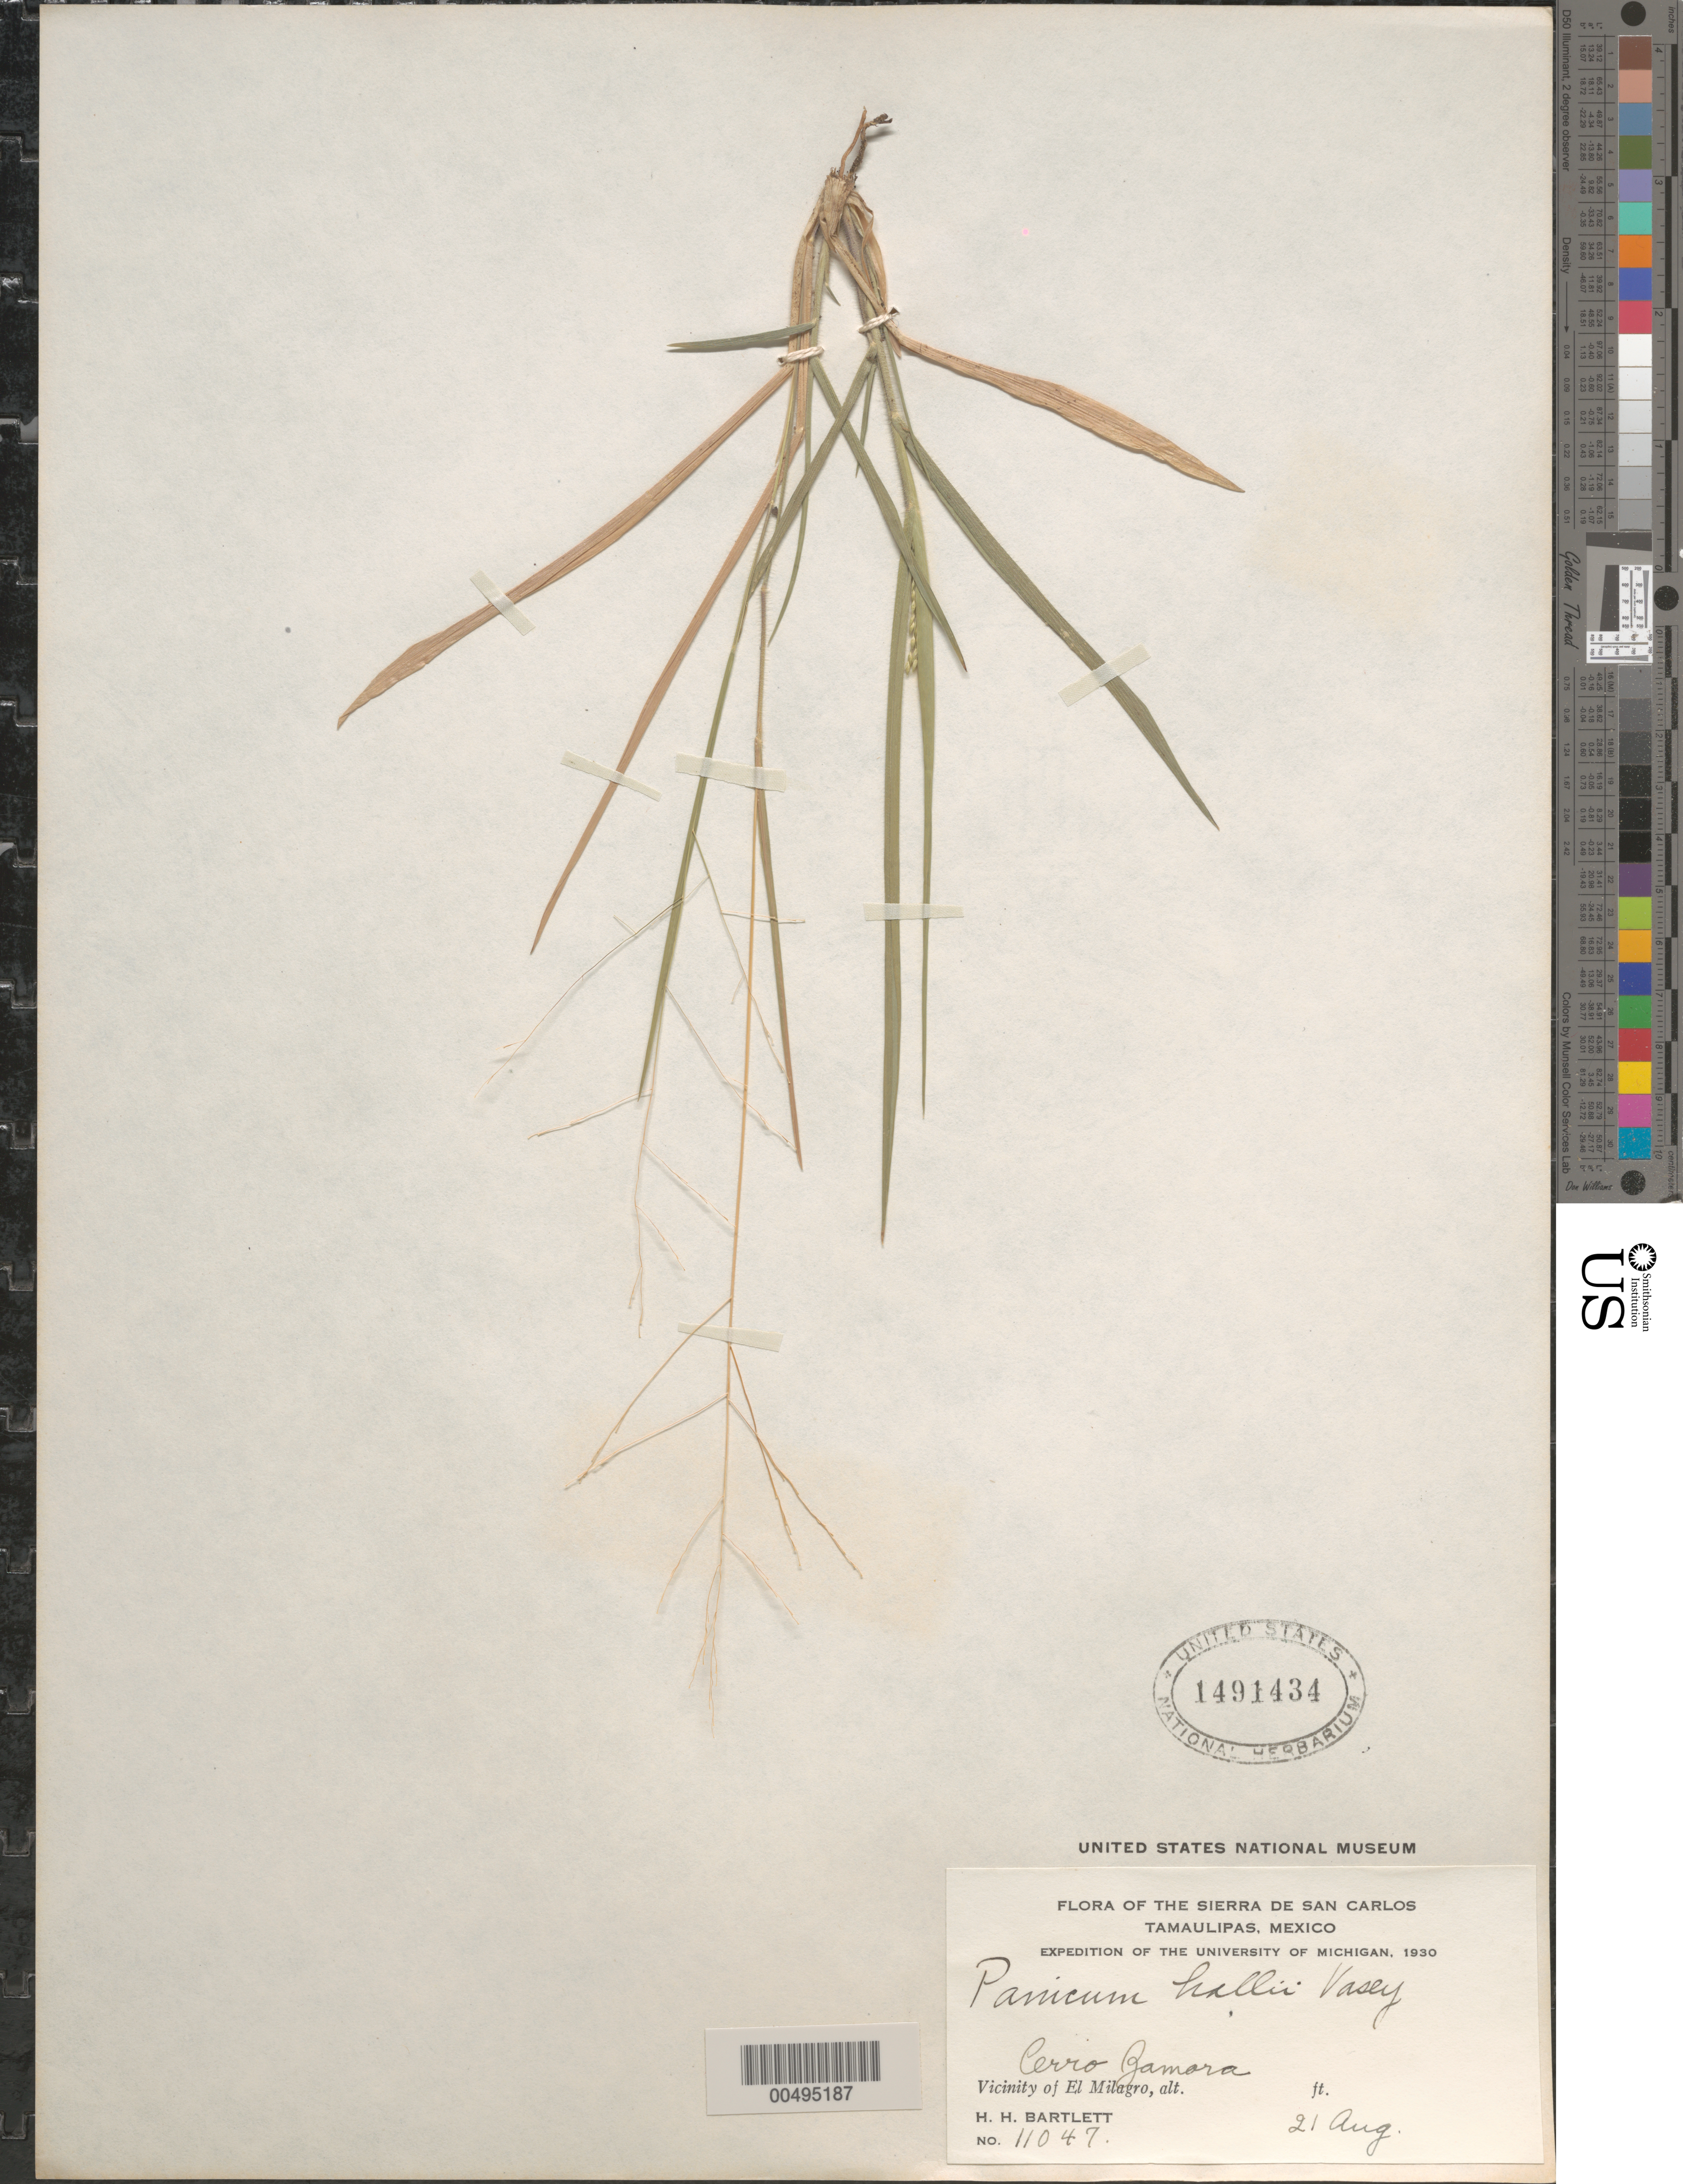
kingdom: Plantae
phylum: Tracheophyta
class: Liliopsida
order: Poales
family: Poaceae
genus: Panicum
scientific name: Panicum hallii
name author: Vasey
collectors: H. H. Bartlett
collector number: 11047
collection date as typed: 21 Aug 1930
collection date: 1930-08-21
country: Mexico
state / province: Tamaulipas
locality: Sierra de San Carlos, Cerro Zamora, vicinity of El Milagro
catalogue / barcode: US 1491434